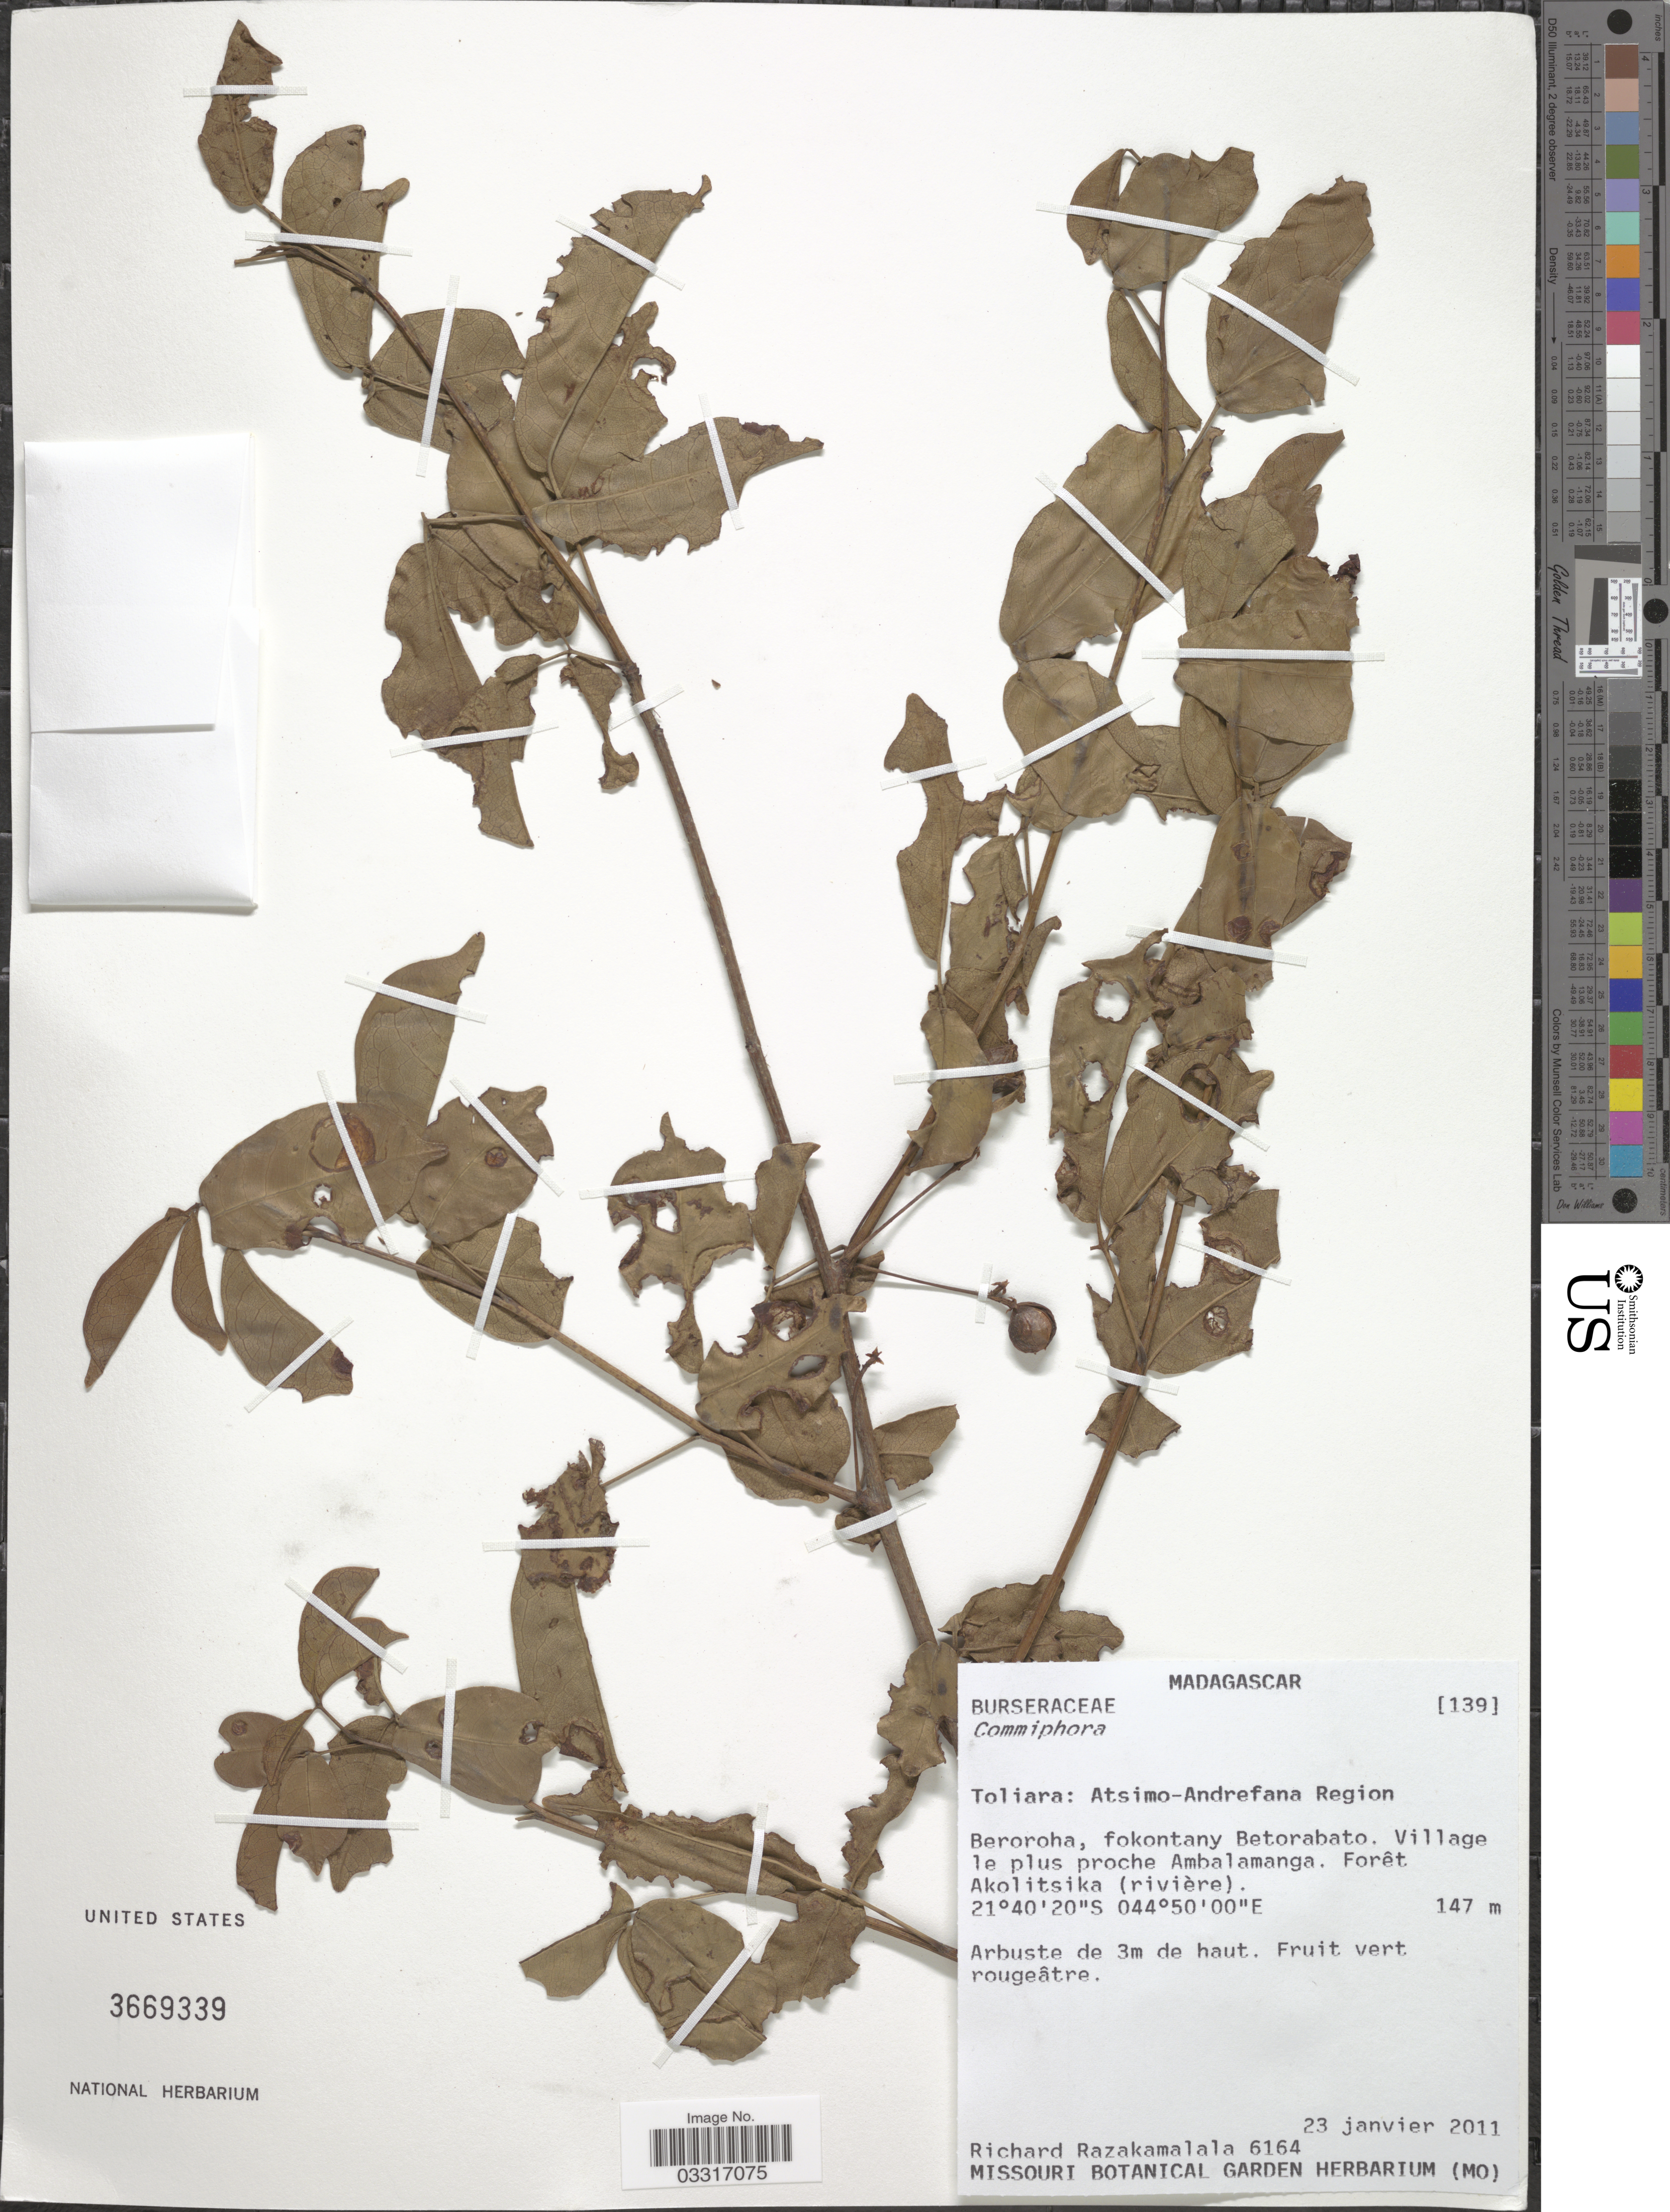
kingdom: Plantae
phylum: Tracheophyta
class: Magnoliopsida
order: Sapindales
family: Burseraceae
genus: Commiphora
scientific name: Commiphora sp.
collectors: R. Razakamalala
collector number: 6164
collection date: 2011-01-23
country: Madagascar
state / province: Atsimo-Andrefana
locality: Atsimo-Andrefana Region. Beroroha, fokontanty Betorabato. Village le plus proche Ambalamanga. Forêt Akolitsika (rivière).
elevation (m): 147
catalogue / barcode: US 3669339